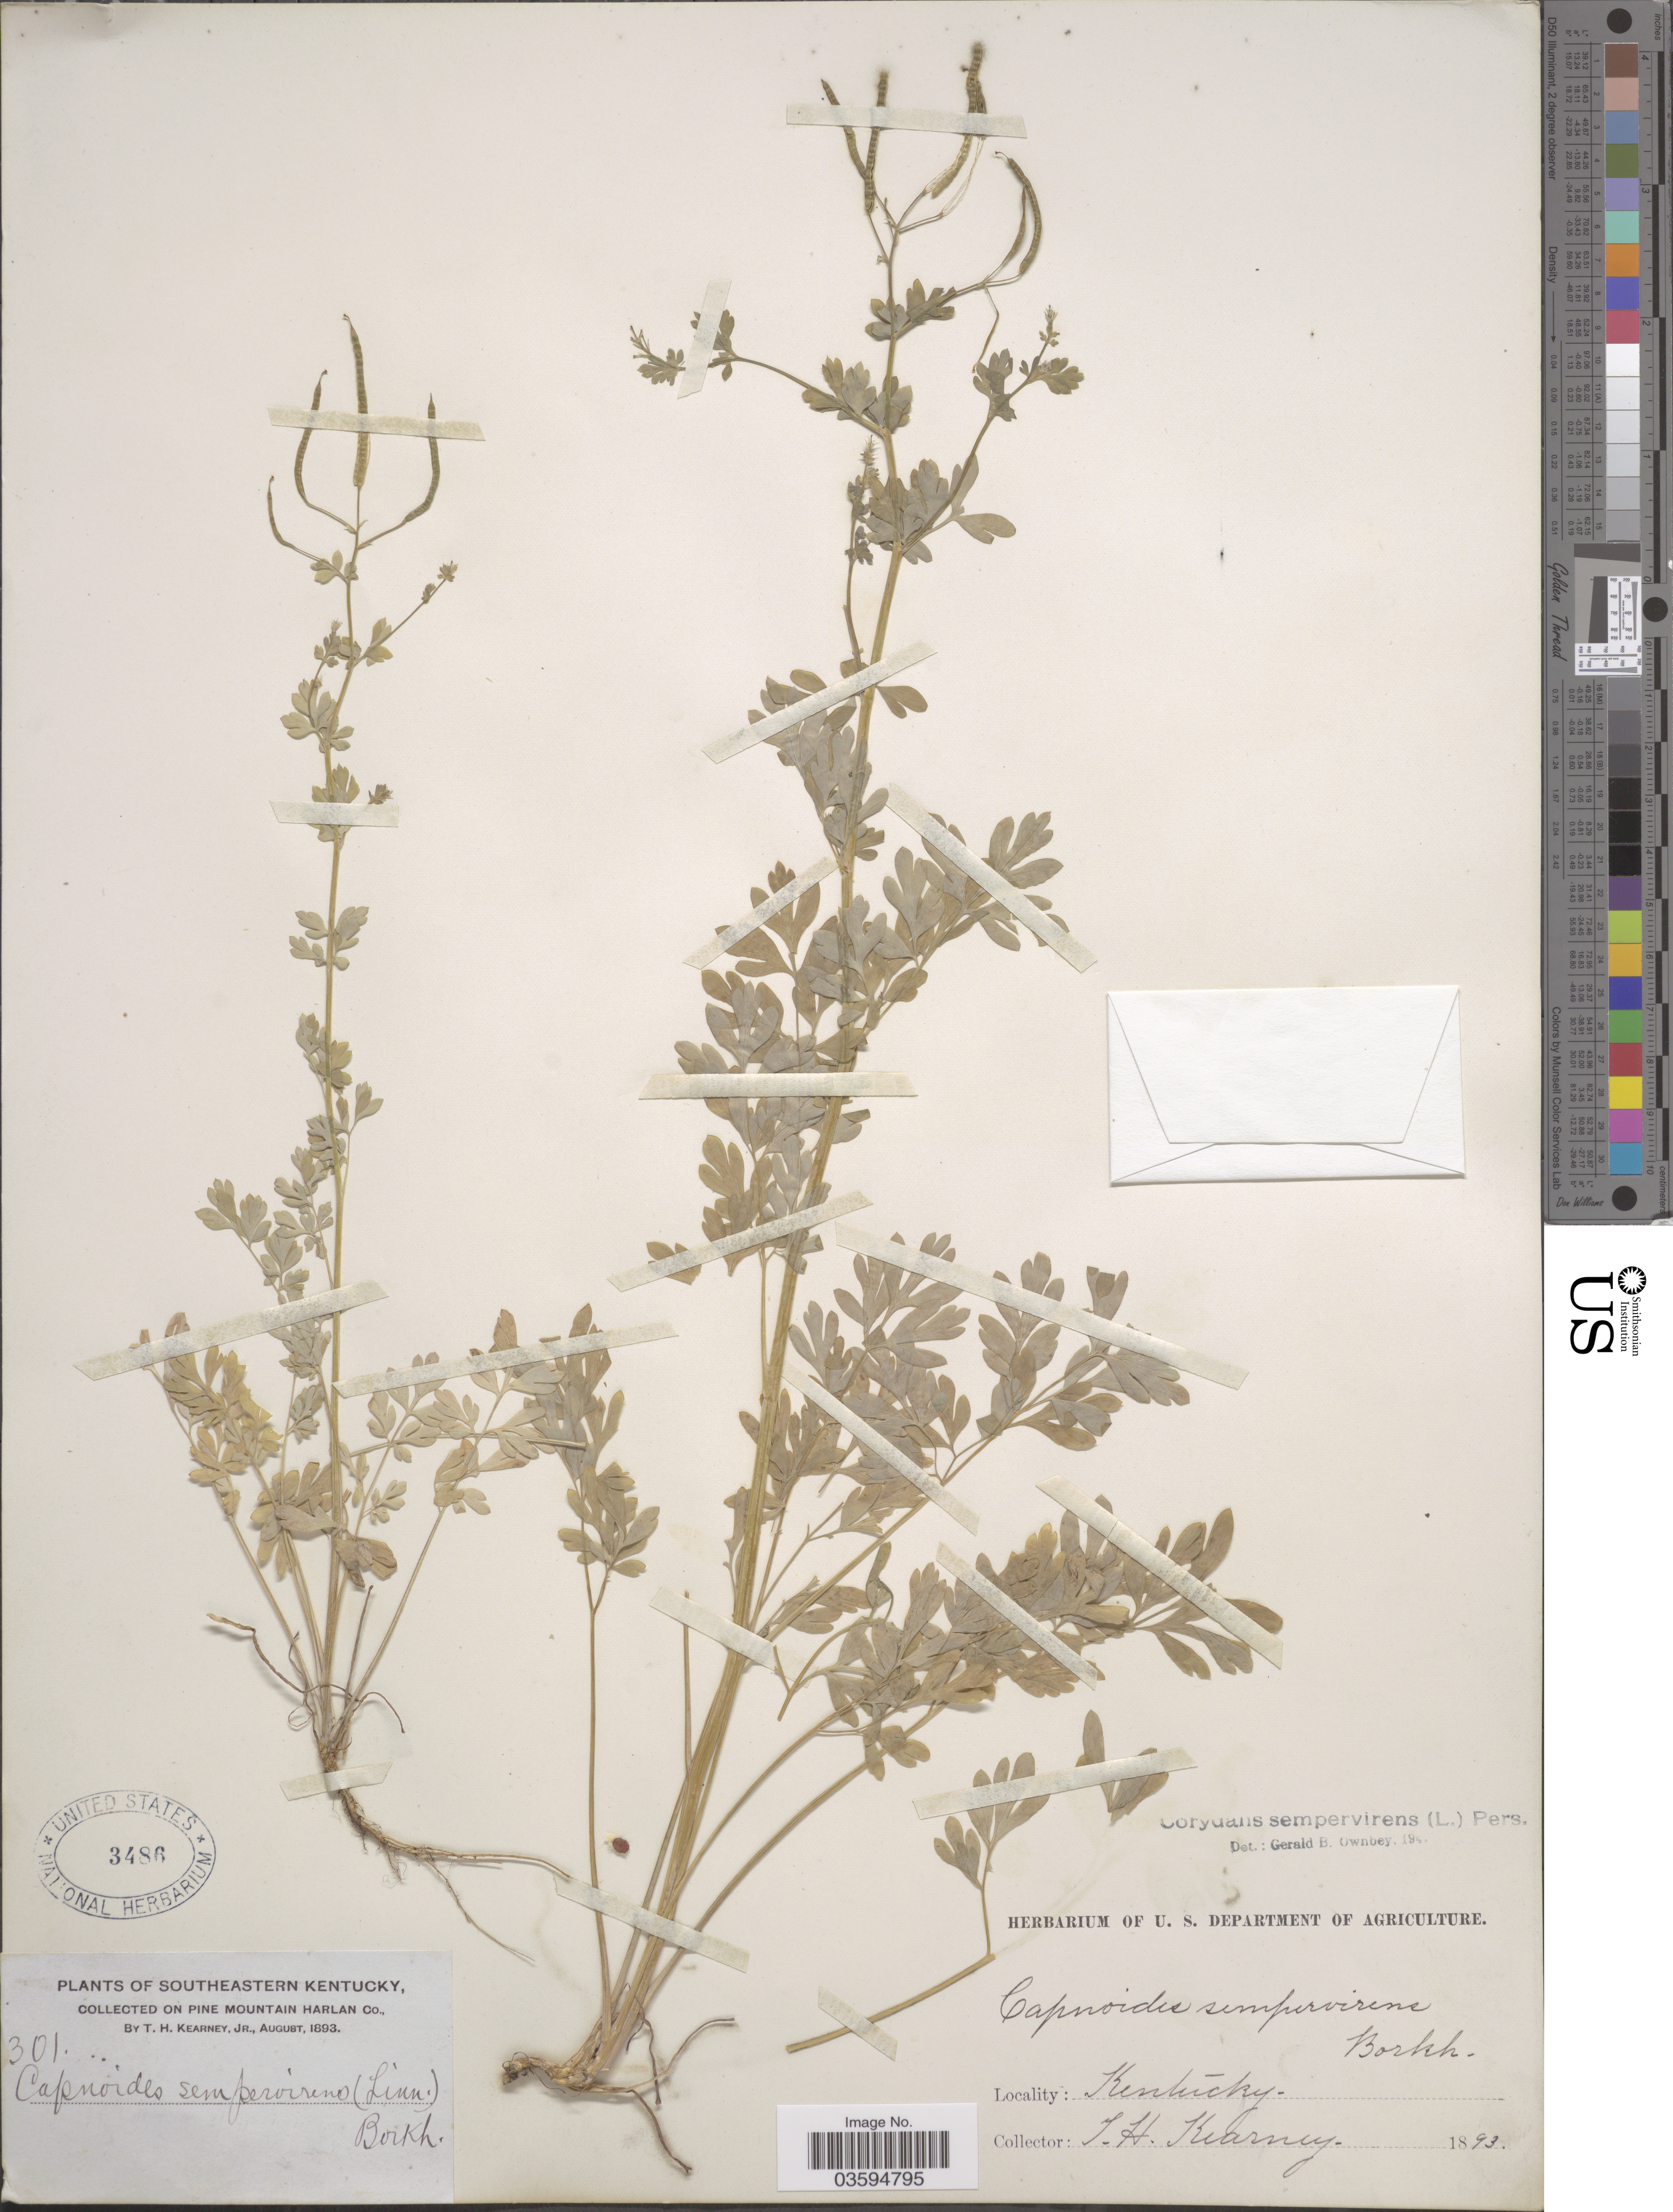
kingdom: Plantae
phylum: Tracheophyta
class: Magnoliopsida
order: Ranunculales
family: Papaveraceae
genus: Capnoides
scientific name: Capnoides sempervirens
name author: (L.) Borkh.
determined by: Strong, M. T., (US), Smithsonian Institution - National Museum of Natural History (UNITED STATES)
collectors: T. H. Kearney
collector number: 301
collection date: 1893-08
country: United States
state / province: Kentucky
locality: Southeastern Kentucky. On Pine Mountain Harlan Co.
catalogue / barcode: US 3486